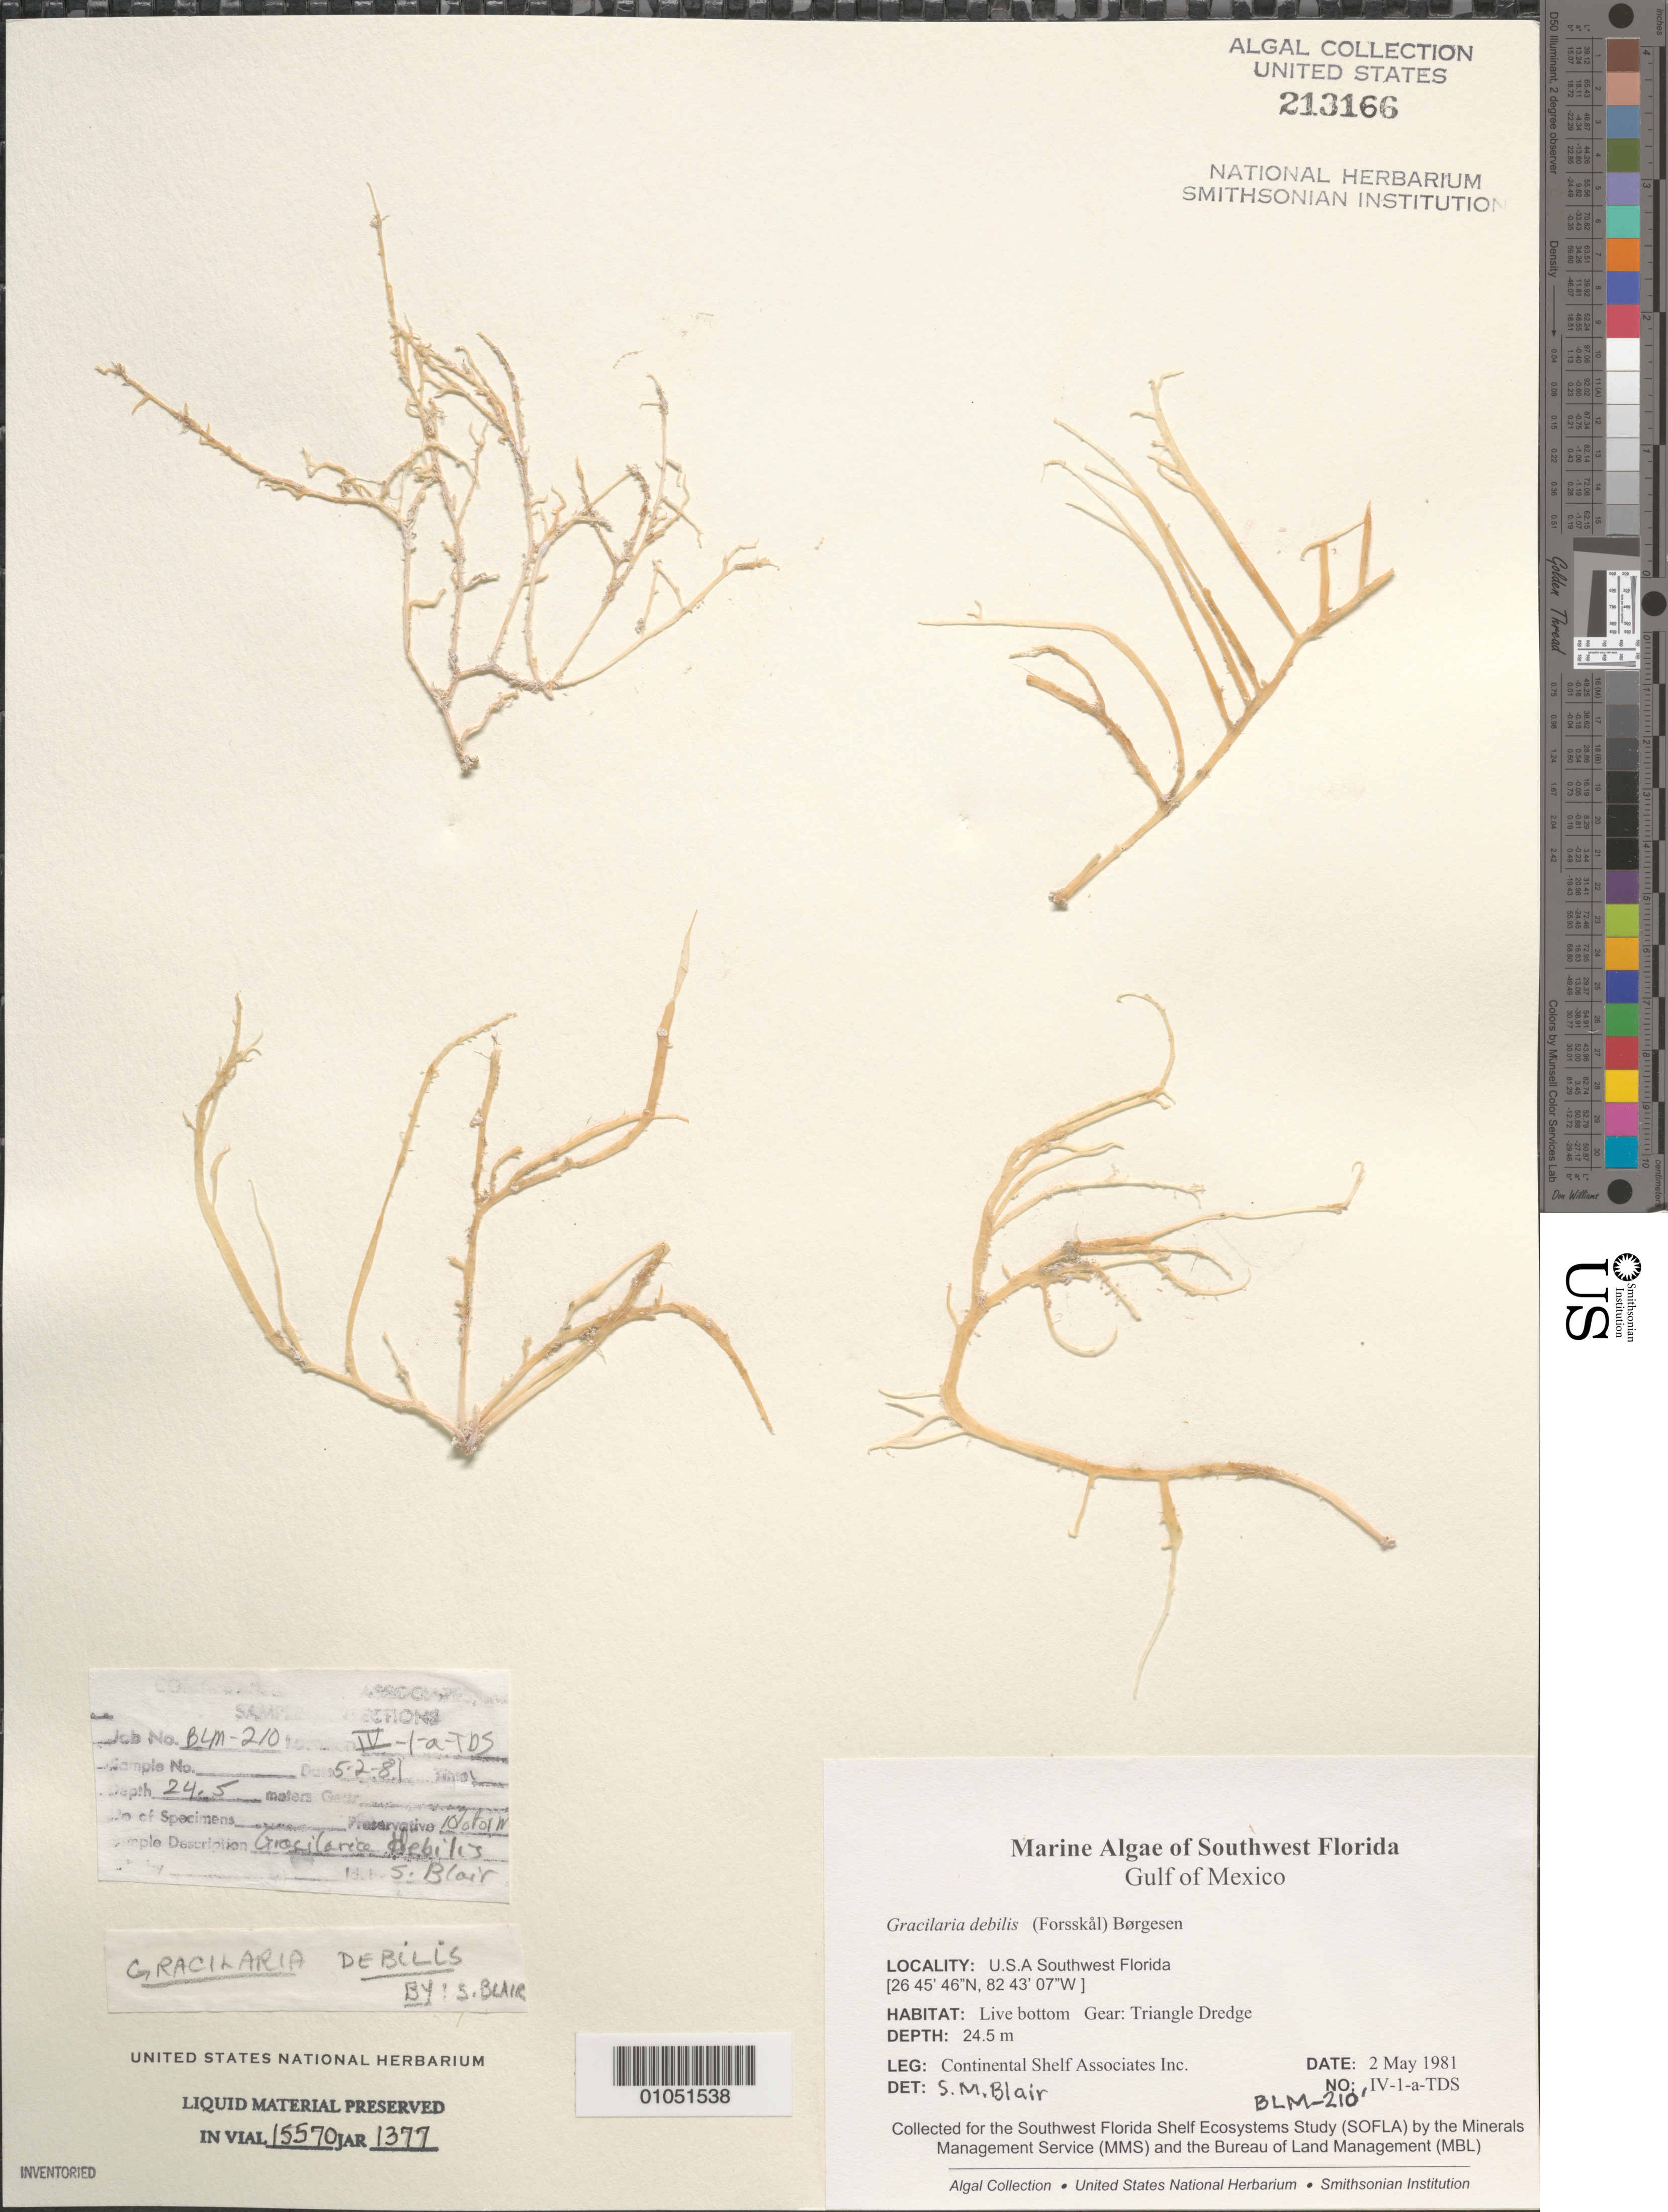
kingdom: Plantae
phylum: Rhodophyta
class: Florideophyceae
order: Gracilariales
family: Gracilariaceae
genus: Gracilaria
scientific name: Gracilaria debilis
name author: (Forssk.) Børgesen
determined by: Blair, S. M.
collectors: Continental Shelf Associates for the MMS/BLM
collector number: BLM-210-IV-1-A-TDS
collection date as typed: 02 May 1981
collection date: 1981-05-02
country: United States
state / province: Florida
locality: Gulf of Mexico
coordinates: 26 45'46"N, 82 43'07"W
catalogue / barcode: US 213166